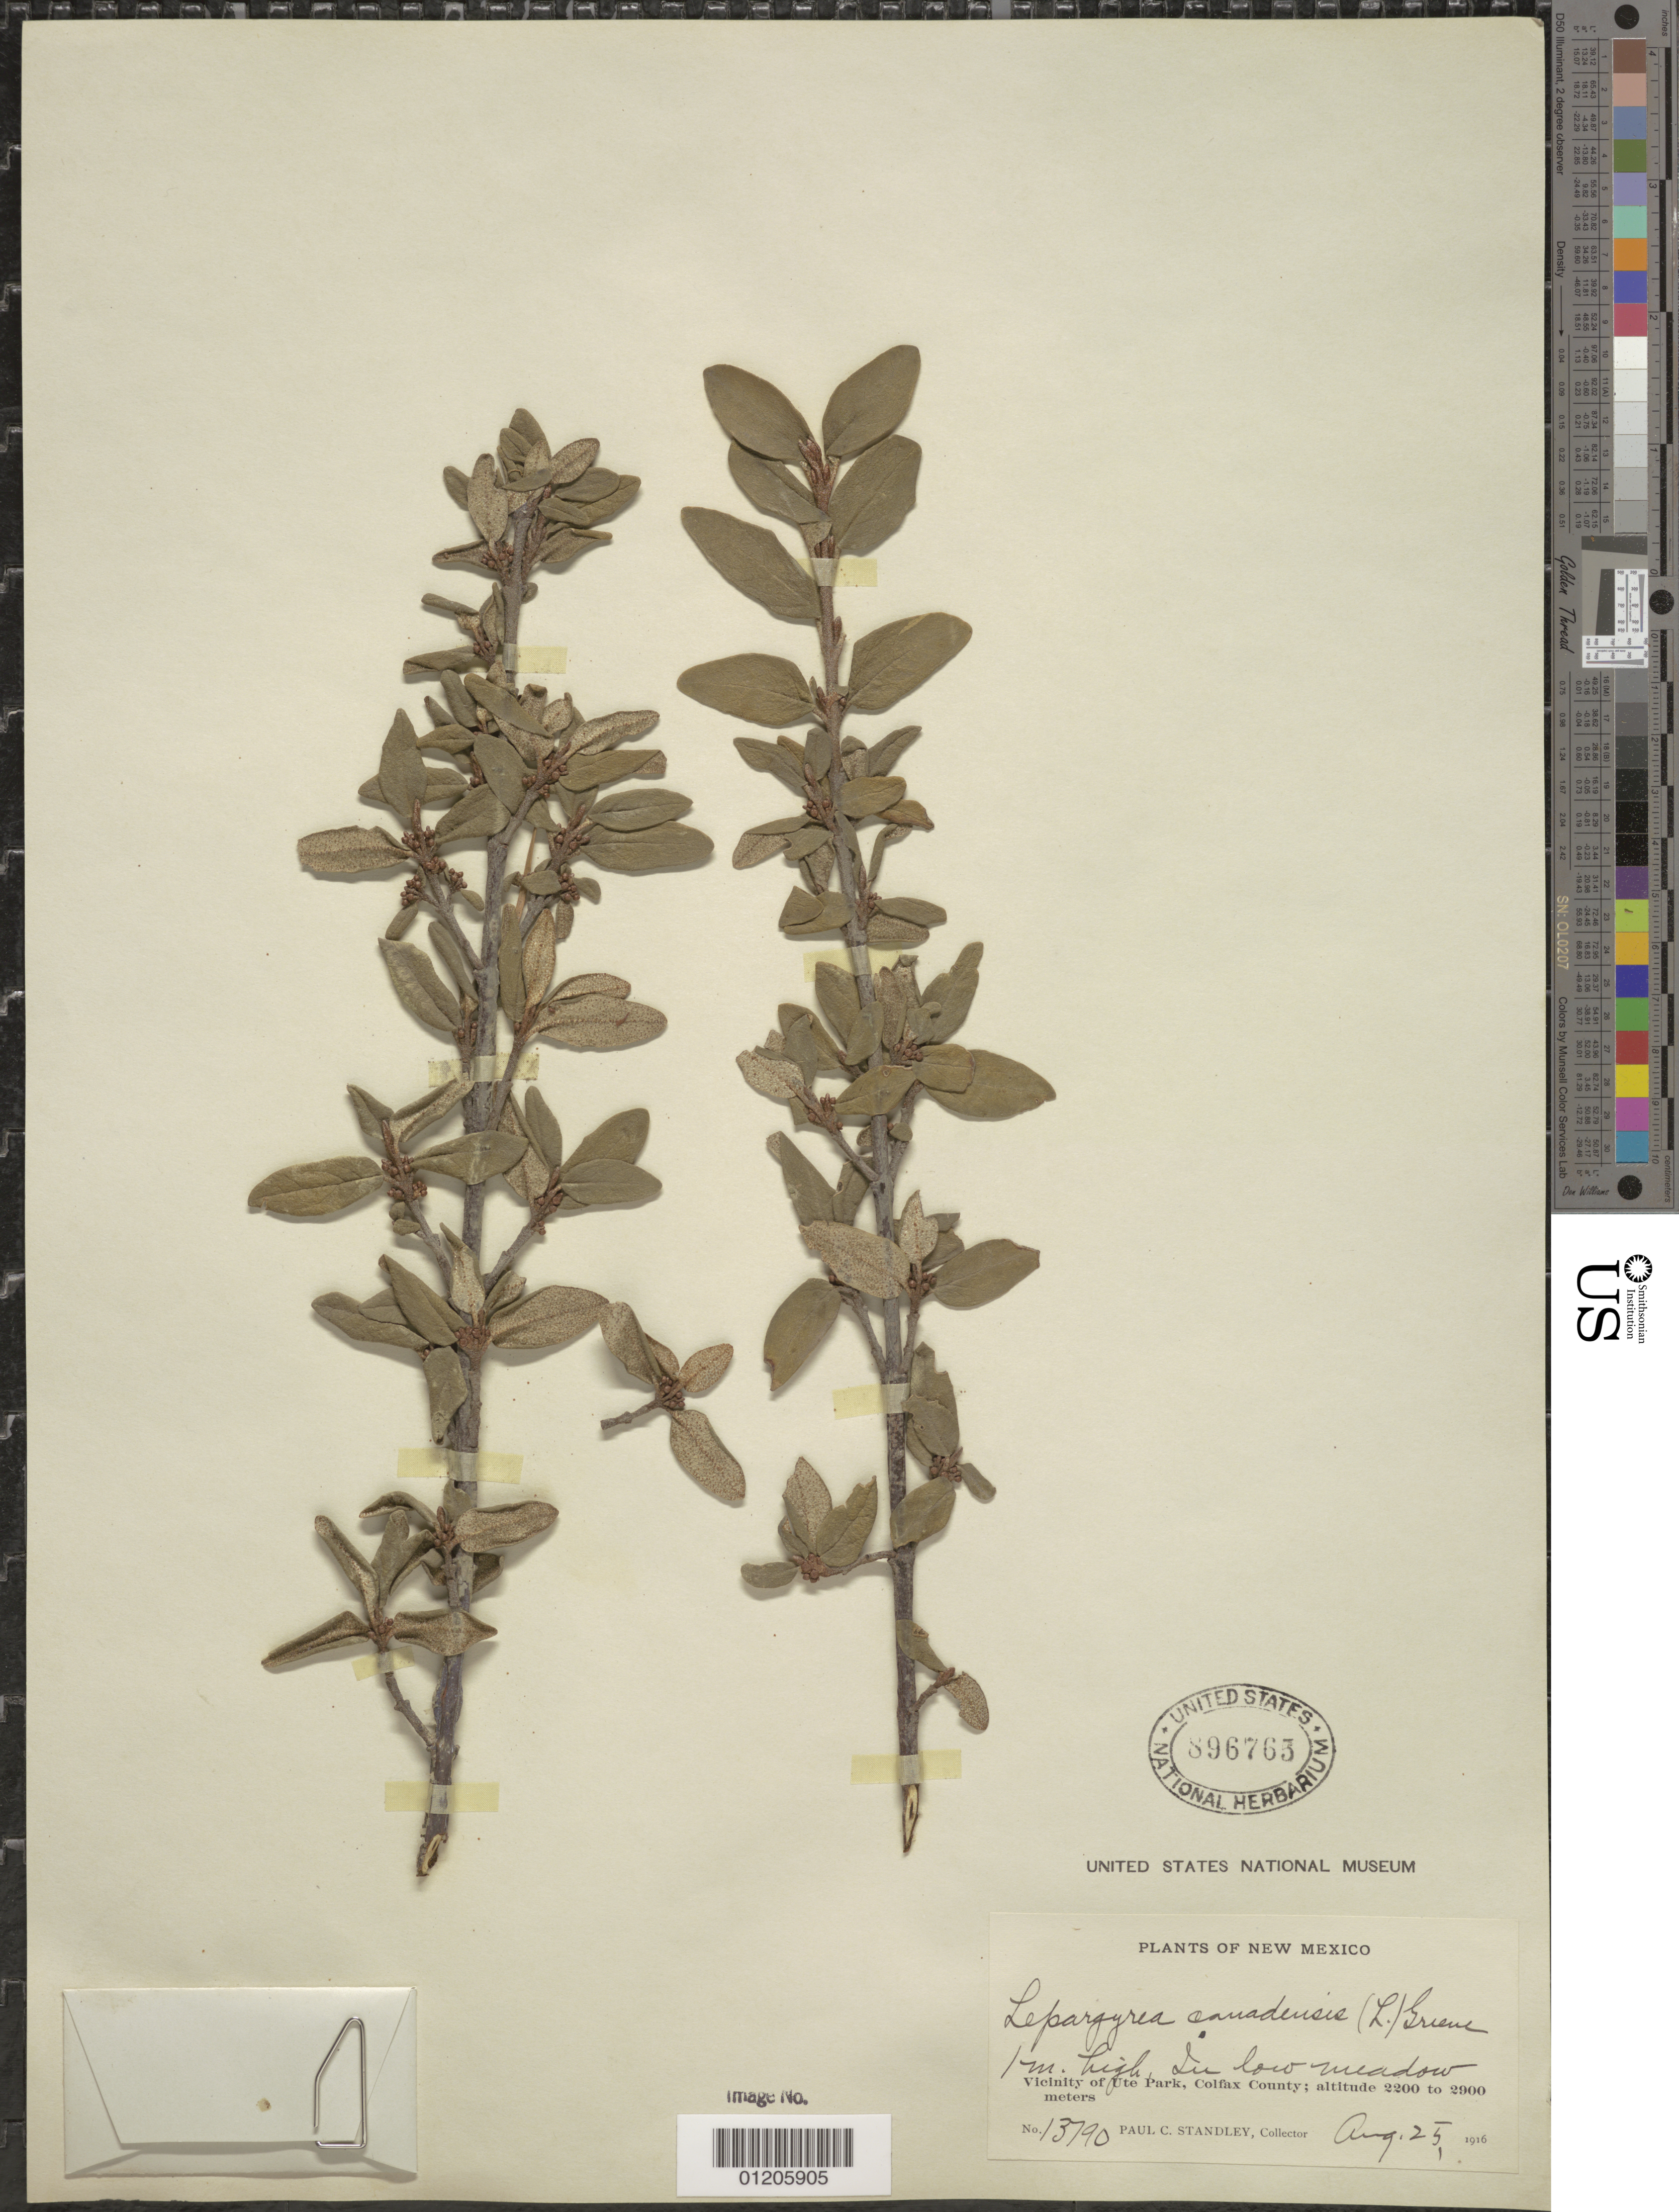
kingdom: Plantae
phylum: Tracheophyta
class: Magnoliopsida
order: Rosales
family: Elaeagnaceae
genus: Shepherdia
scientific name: Shepherdia canadensis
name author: (L.) Nutt.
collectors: P. C. Standley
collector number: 13790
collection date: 1916-08-25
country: United States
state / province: New Mexico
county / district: Colfax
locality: Vicinity of Ute Park.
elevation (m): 2200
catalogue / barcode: US 896765